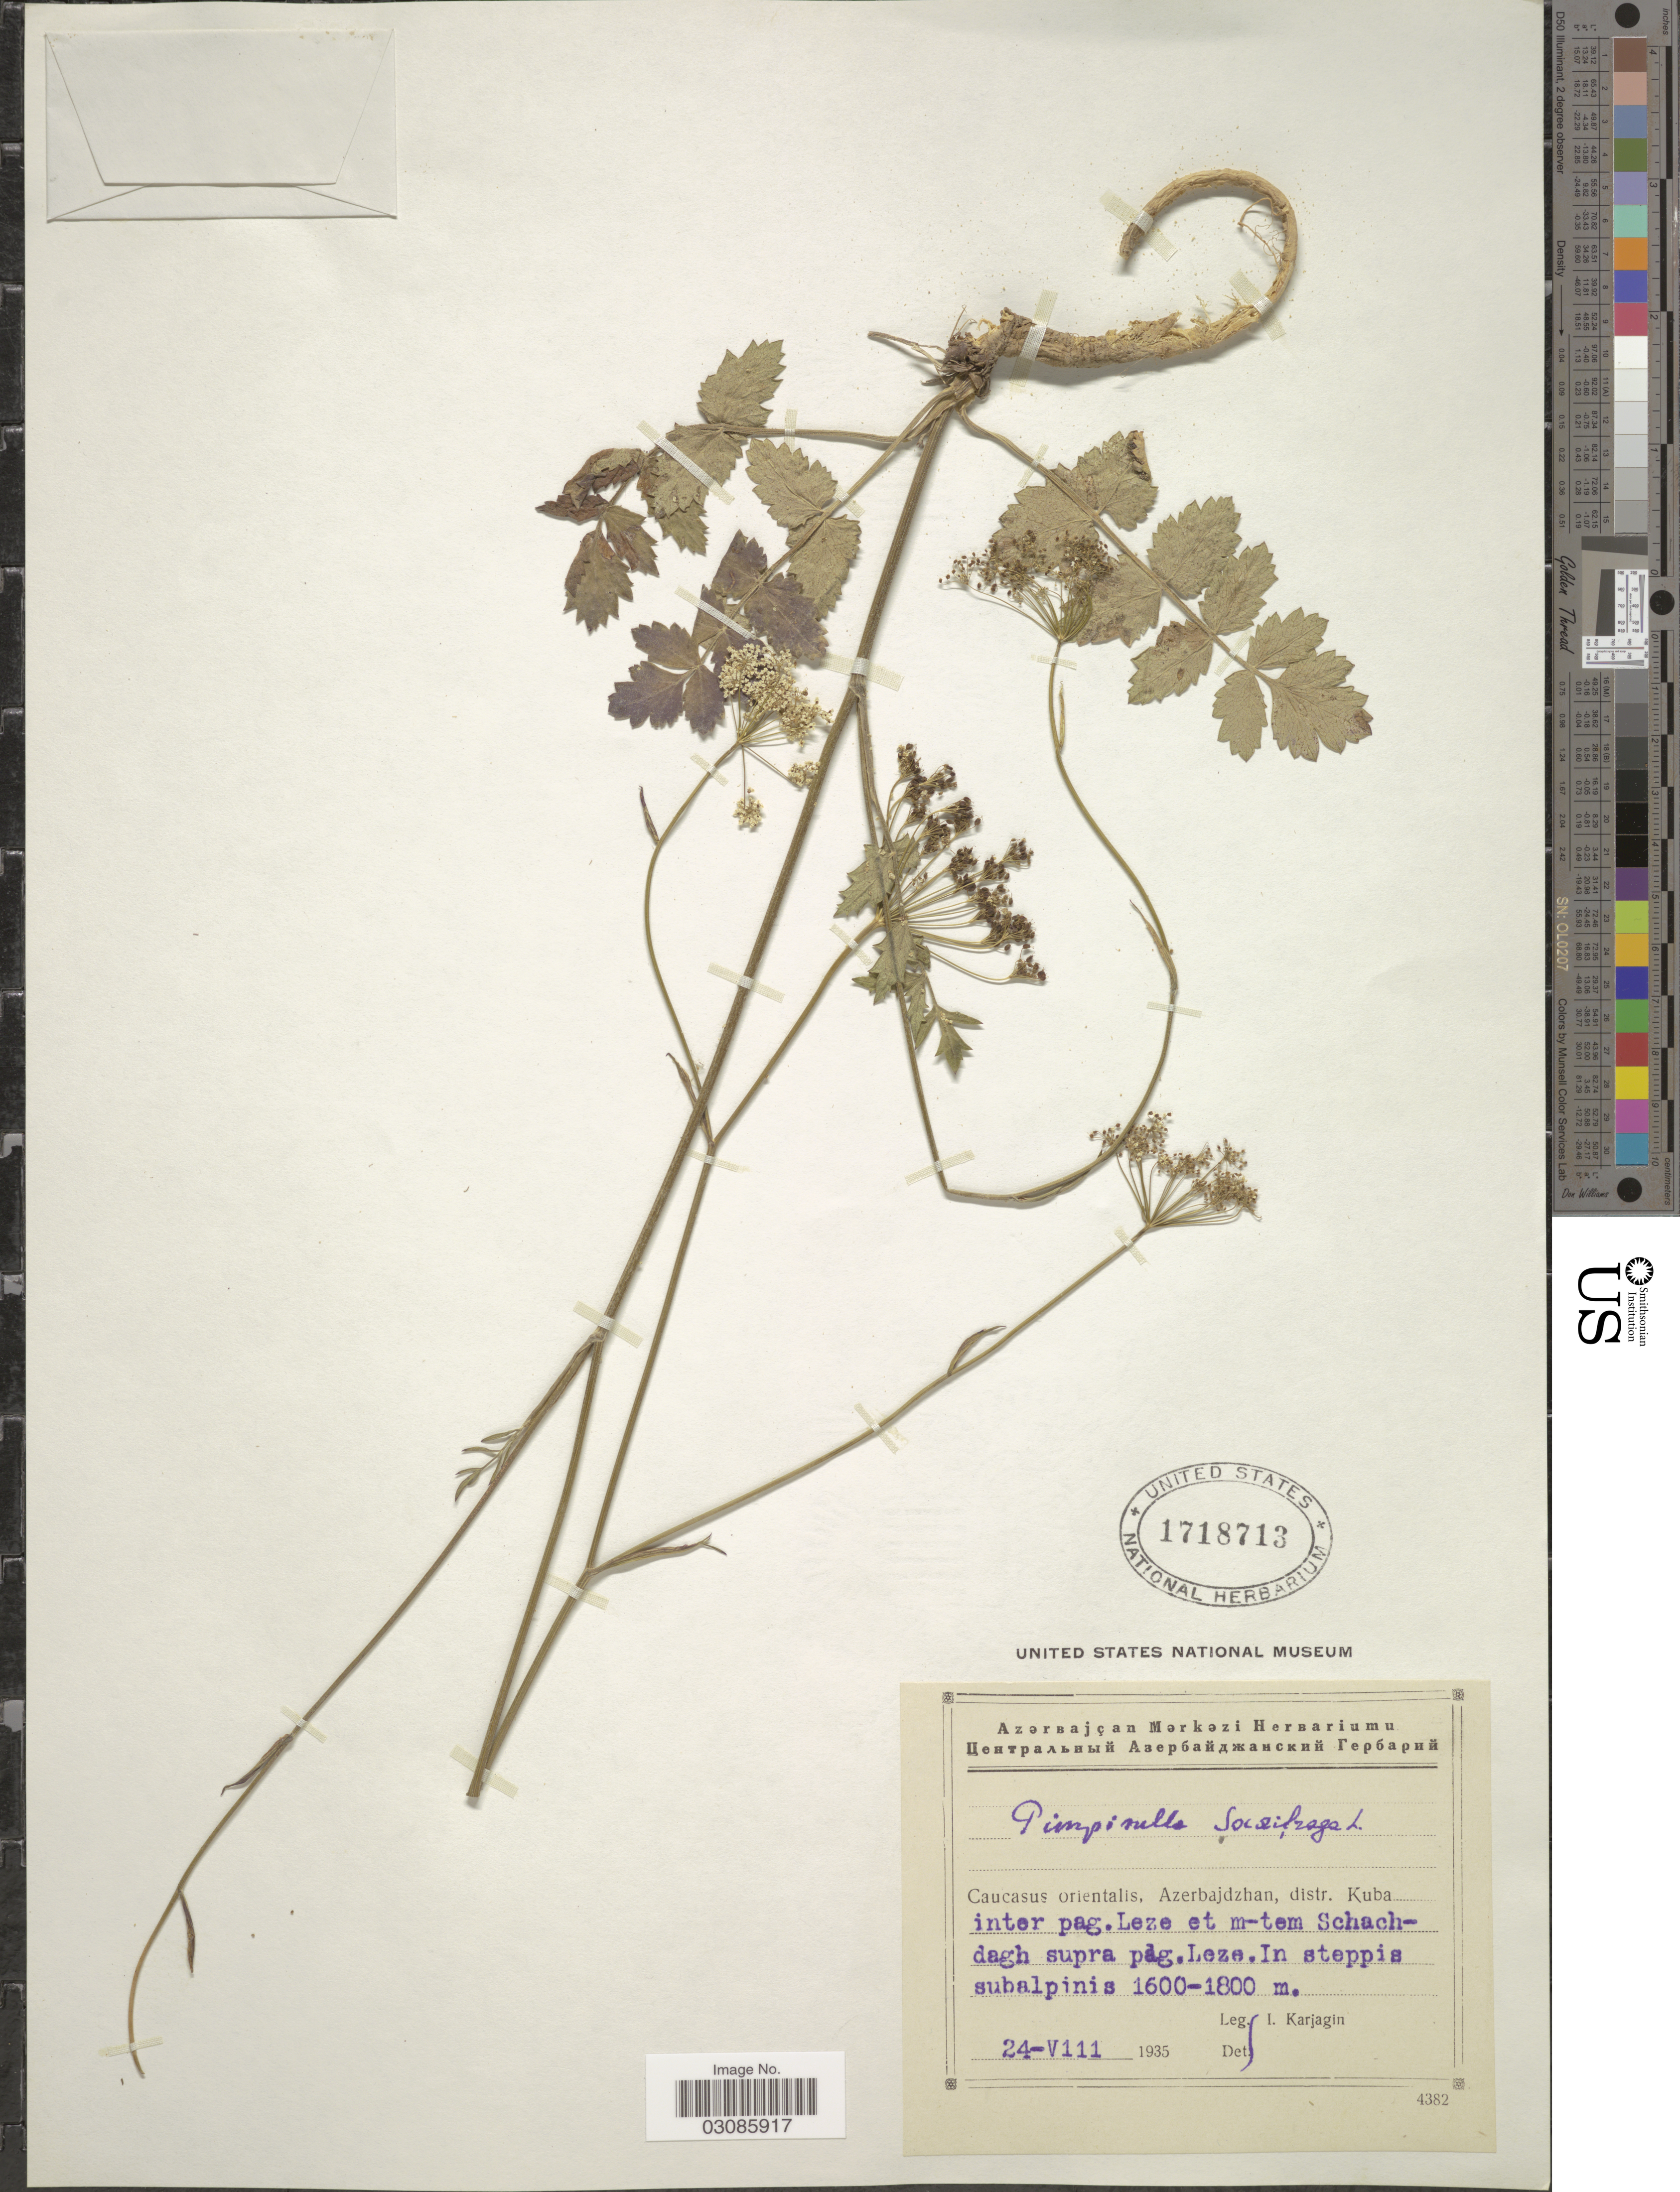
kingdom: Plantae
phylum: Tracheophyta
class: Magnoliopsida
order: Apiales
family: Apiaceae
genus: Pimpinella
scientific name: Pimpinella saxifraga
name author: L.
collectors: I. Karjagin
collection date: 1935-08-24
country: Azerbaijan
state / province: Quba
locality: Caucacus orientalis, Azerbajdzhan, distr. Kuba,inter pag. Leze et m-tem Schachdagh supra pag. Leze.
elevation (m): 1600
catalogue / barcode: US 1718713